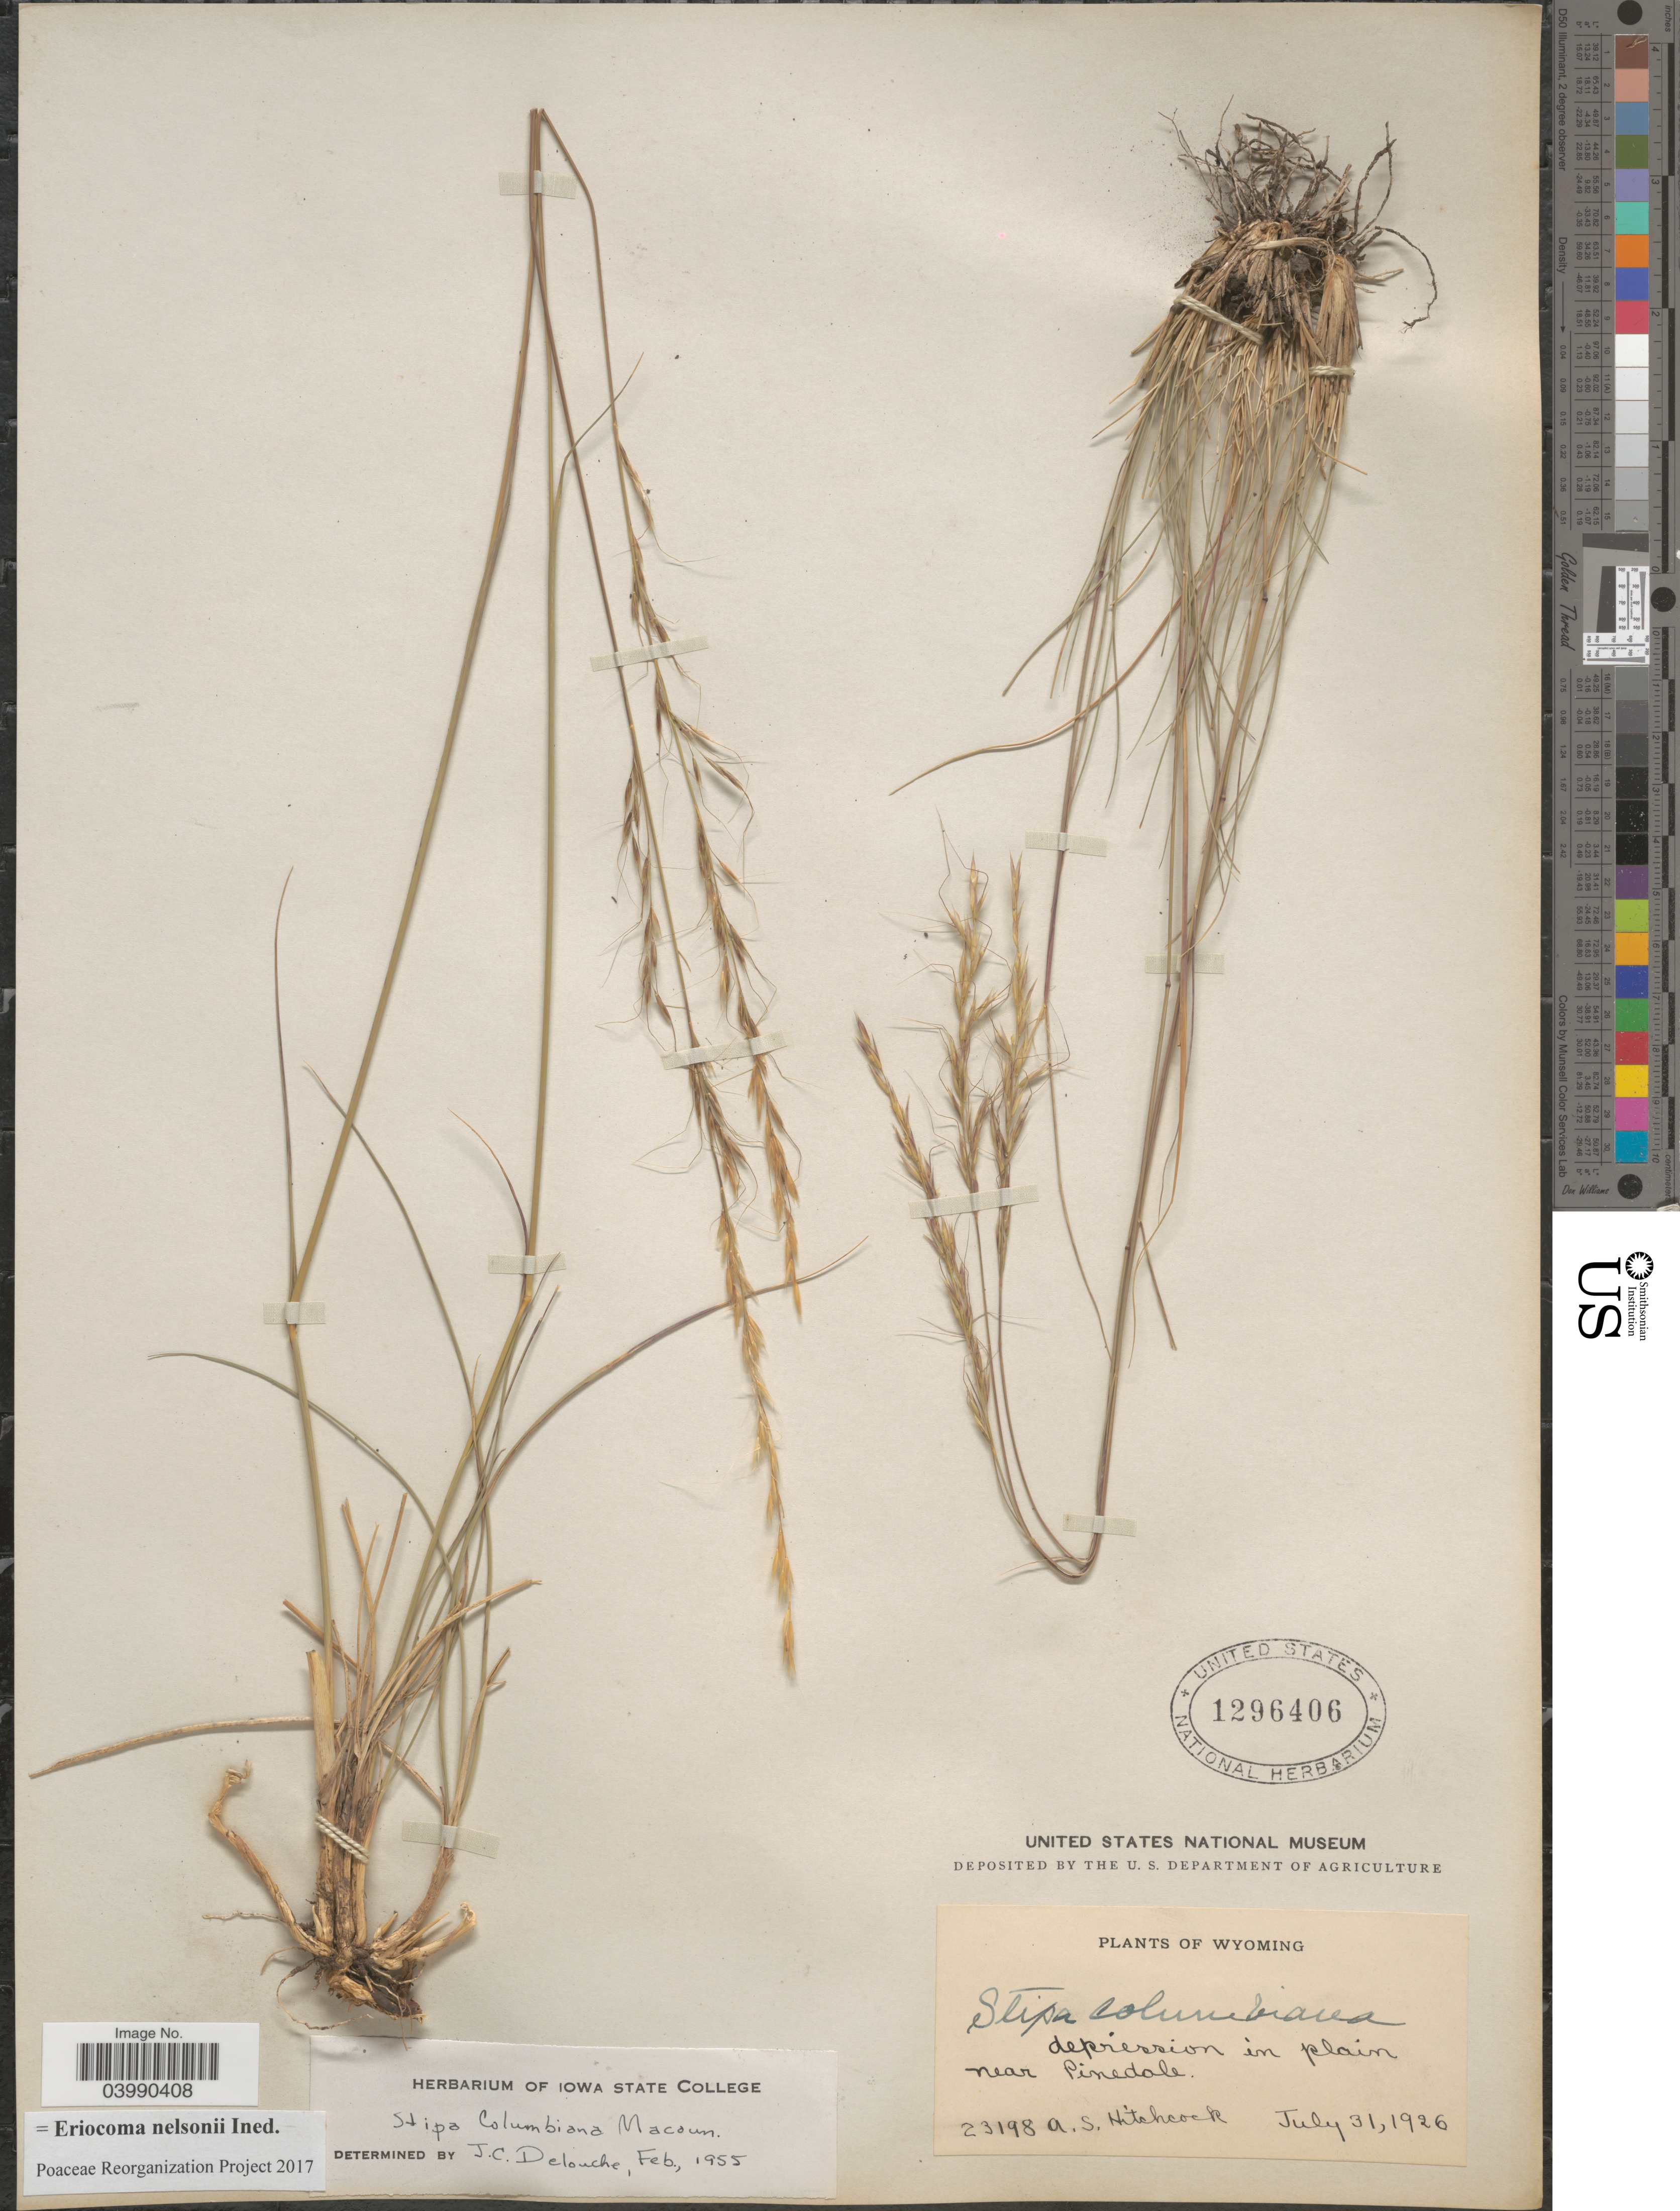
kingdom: Plantae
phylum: Tracheophyta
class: Liliopsida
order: Poales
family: Poaceae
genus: Eriocoma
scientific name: Eriocoma nelsonii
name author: (Scribn.) Romasch.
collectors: A. S. Hitchcock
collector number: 23198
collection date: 1926-07-31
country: United States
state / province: Wyoming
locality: Depression in plain near Pinedale.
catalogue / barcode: US 1296406